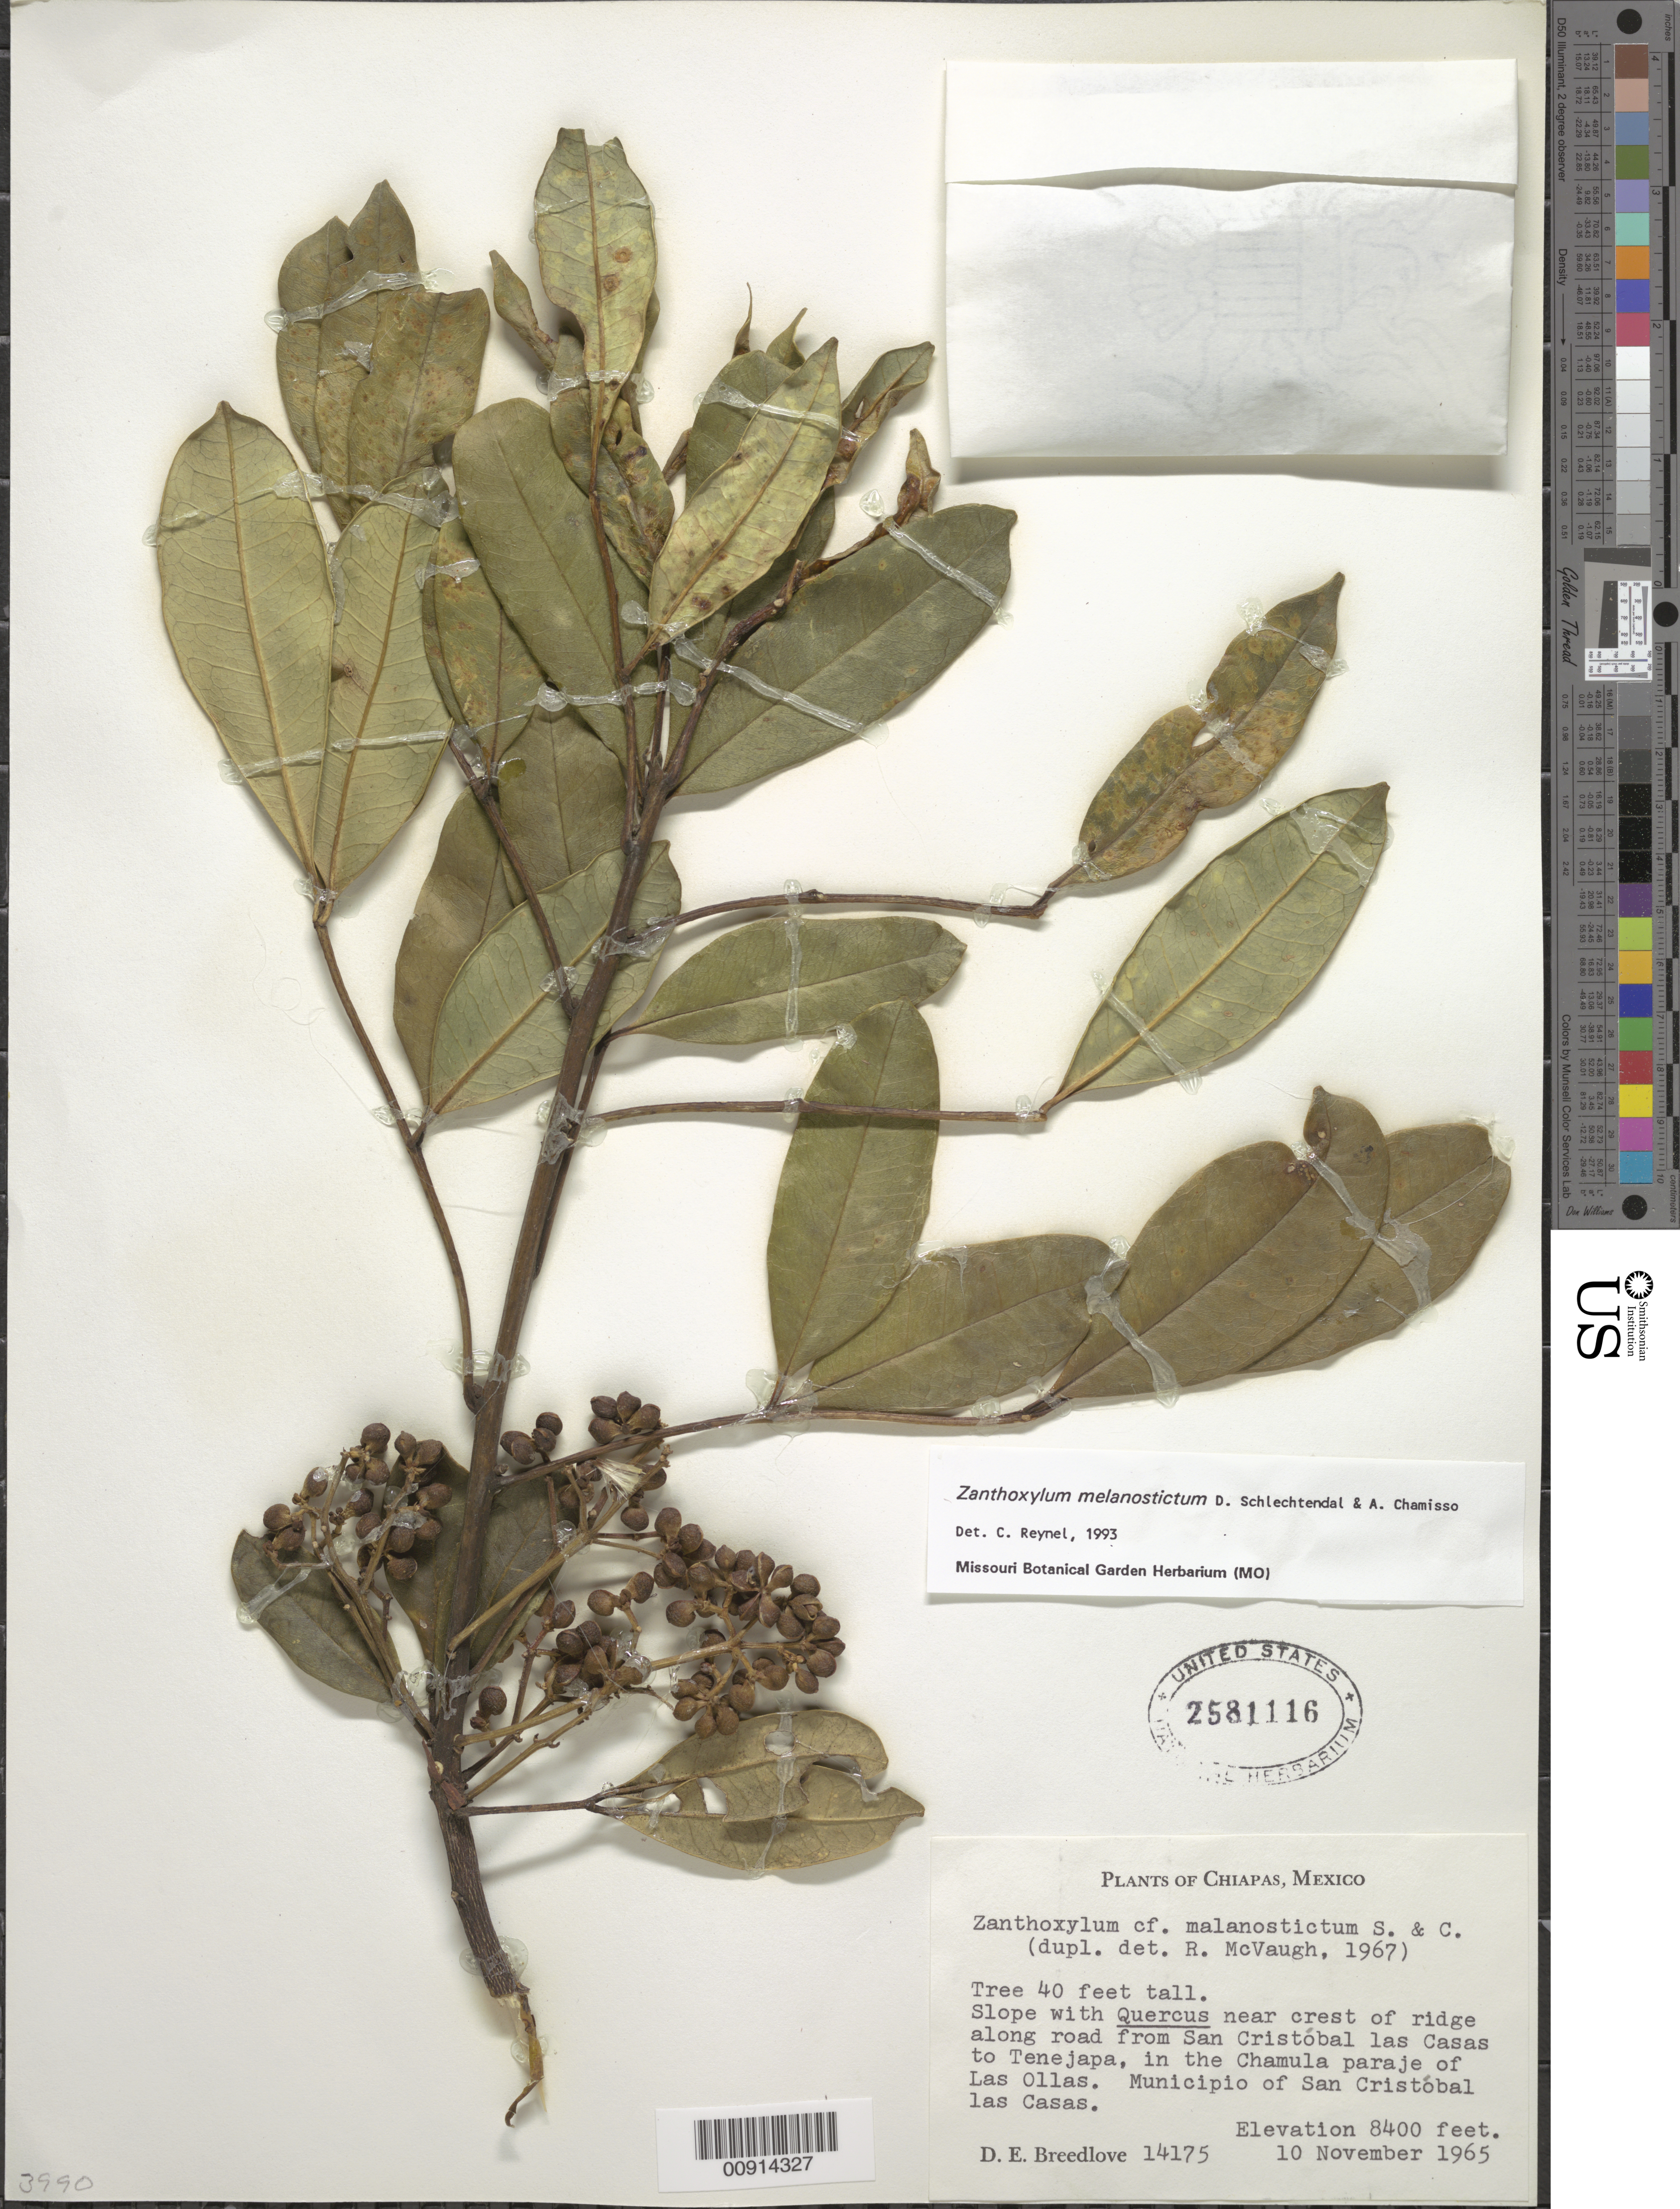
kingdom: Plantae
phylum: Tracheophyta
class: Magnoliopsida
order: Sapindales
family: Rutaceae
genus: Zanthoxylum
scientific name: Zanthoxylum melanostictum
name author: Schltdl. & Cham.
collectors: D. E. Breedlove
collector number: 14175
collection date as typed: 10 Nov 1965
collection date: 1965-11-10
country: Mexico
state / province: Chiapas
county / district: San Cristóbal de las Casas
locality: Along road from San Cristóbal de las Casas to tenejapa, in the Chamula paraje of Las Ollas. Municipio of San Cristóbal de las Casas, Chiapas.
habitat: Slope with Quercus near crest of ridge.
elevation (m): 2560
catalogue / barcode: US 2581116